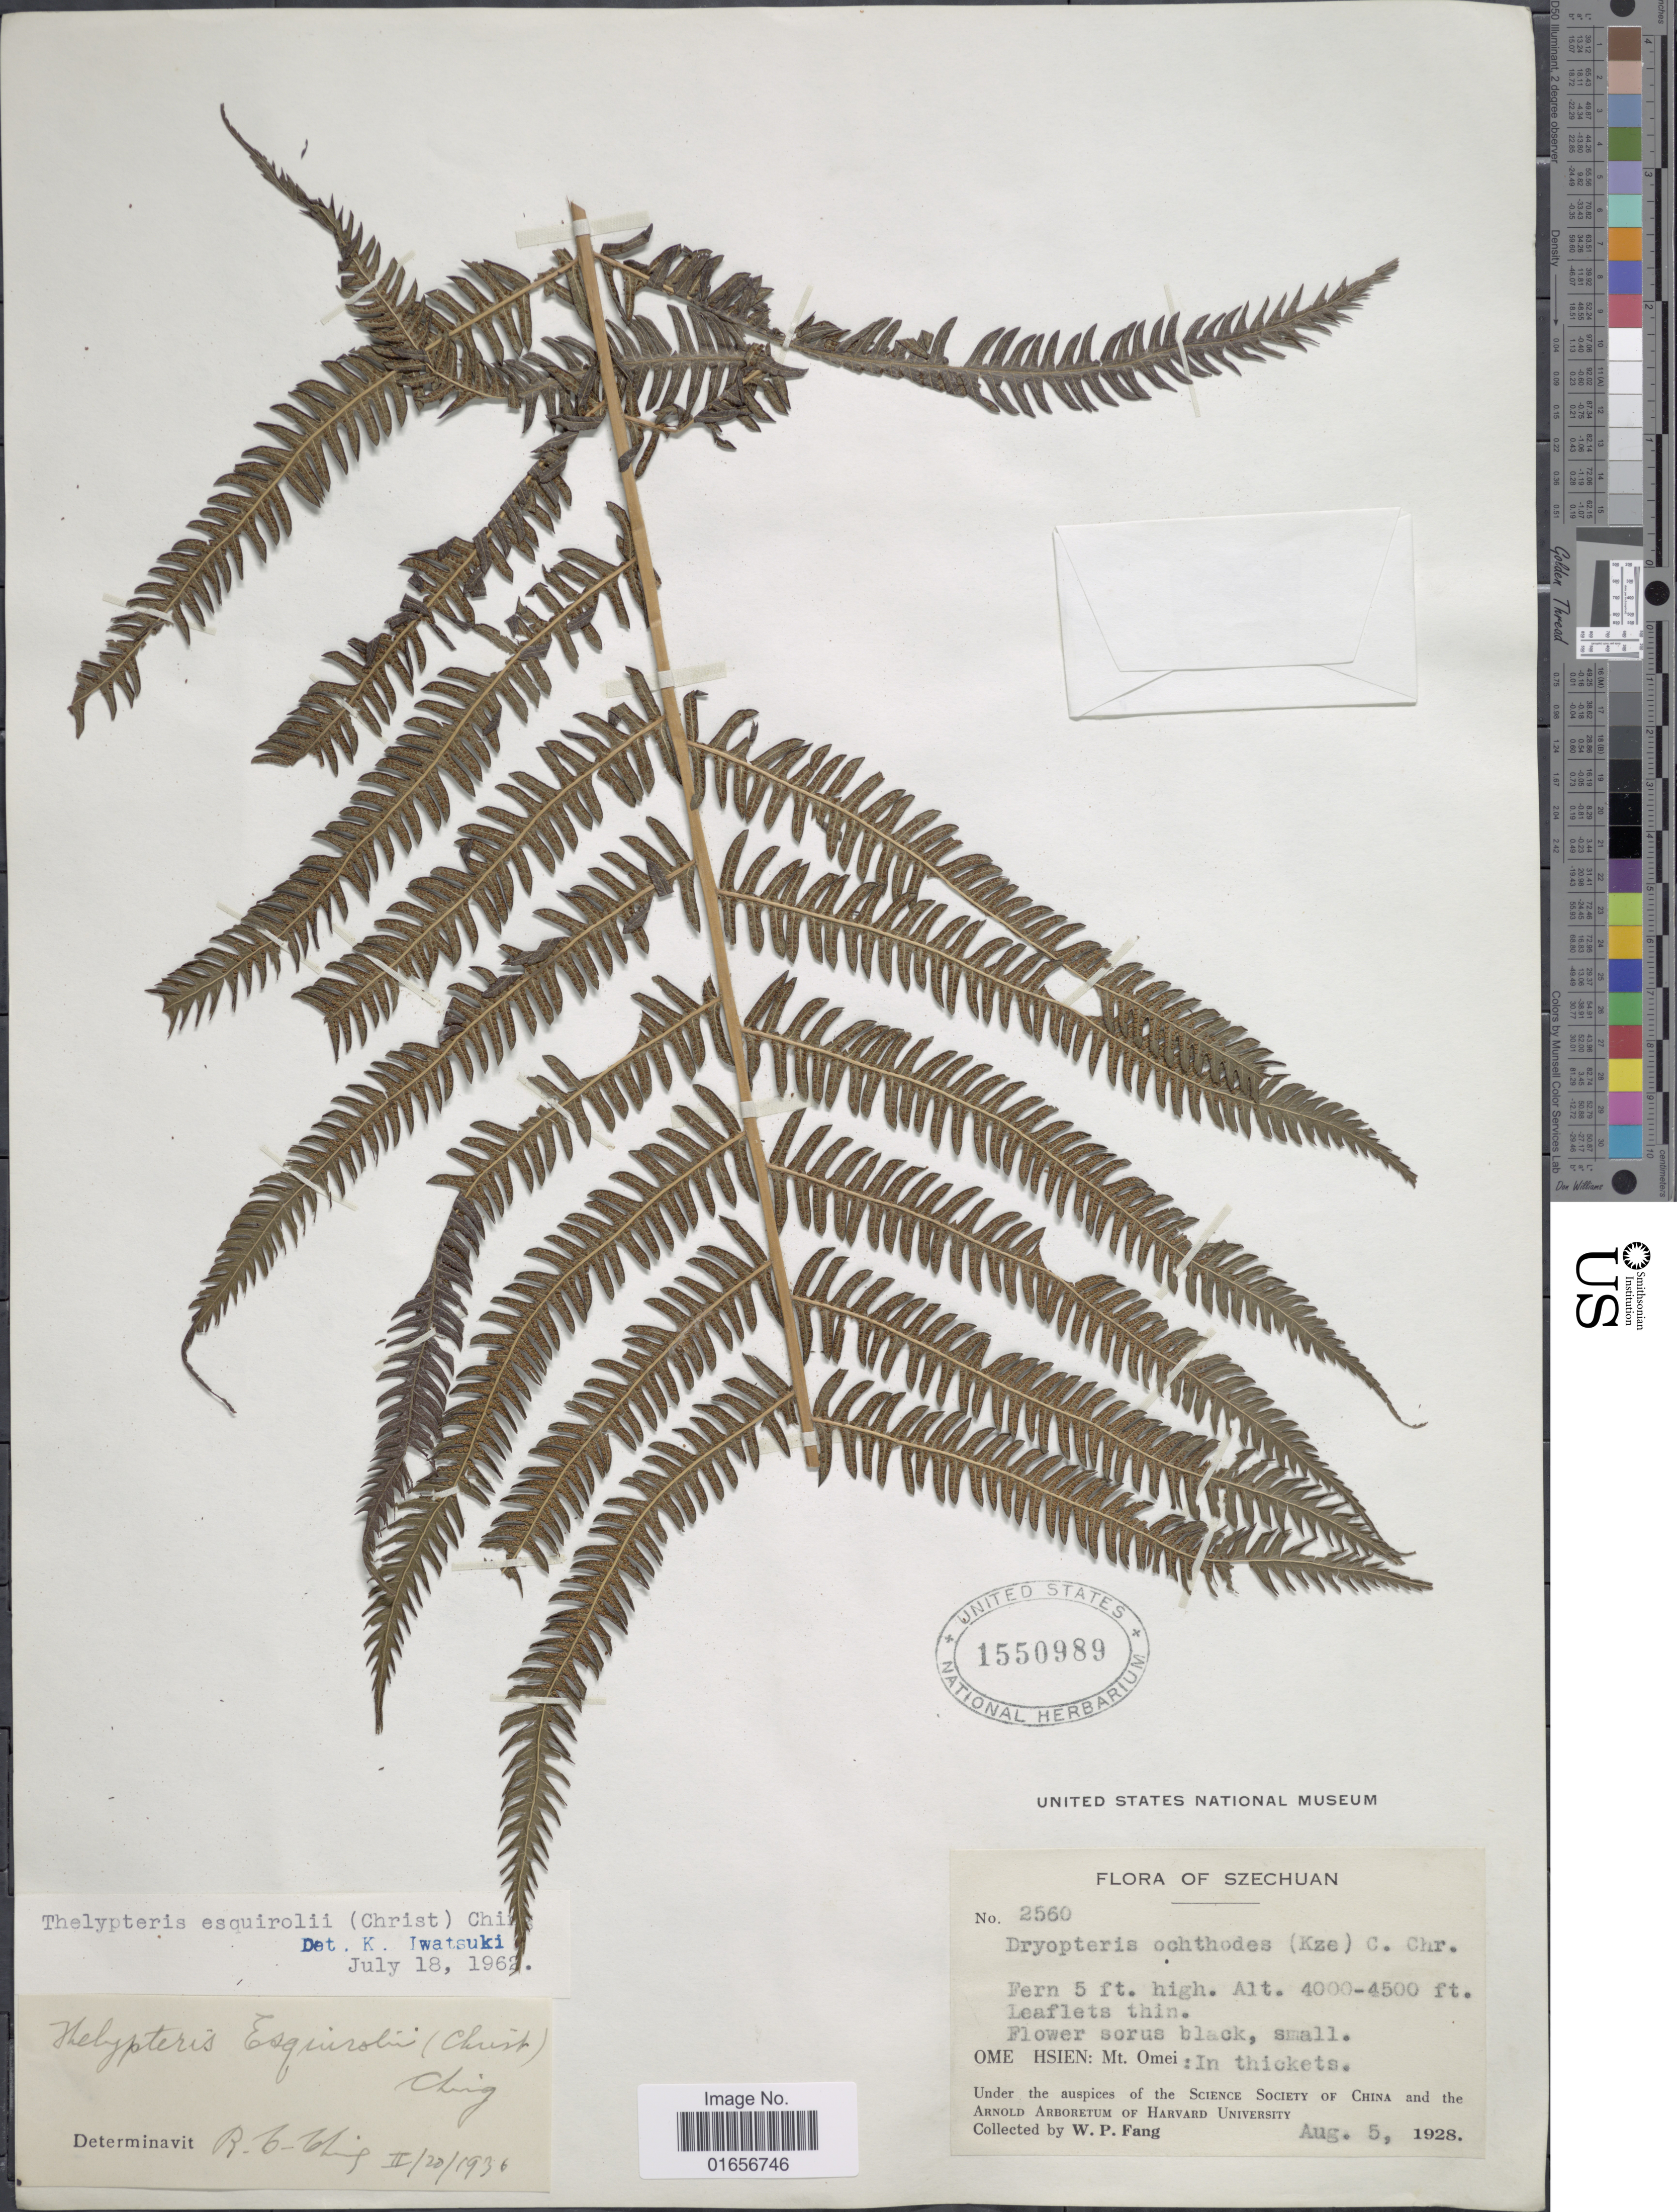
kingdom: Plantae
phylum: Tracheophyta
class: Polypodiopsida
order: Polypodiales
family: Thelypteridaceae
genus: Pseudocyclosorus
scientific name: Pseudocyclosorus esquirolii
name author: (Christ) Ching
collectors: W. P. Fang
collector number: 2560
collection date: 1928-08-05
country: China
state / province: Sichuan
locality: Szechuan, Ome Hsien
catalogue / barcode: US 1550989